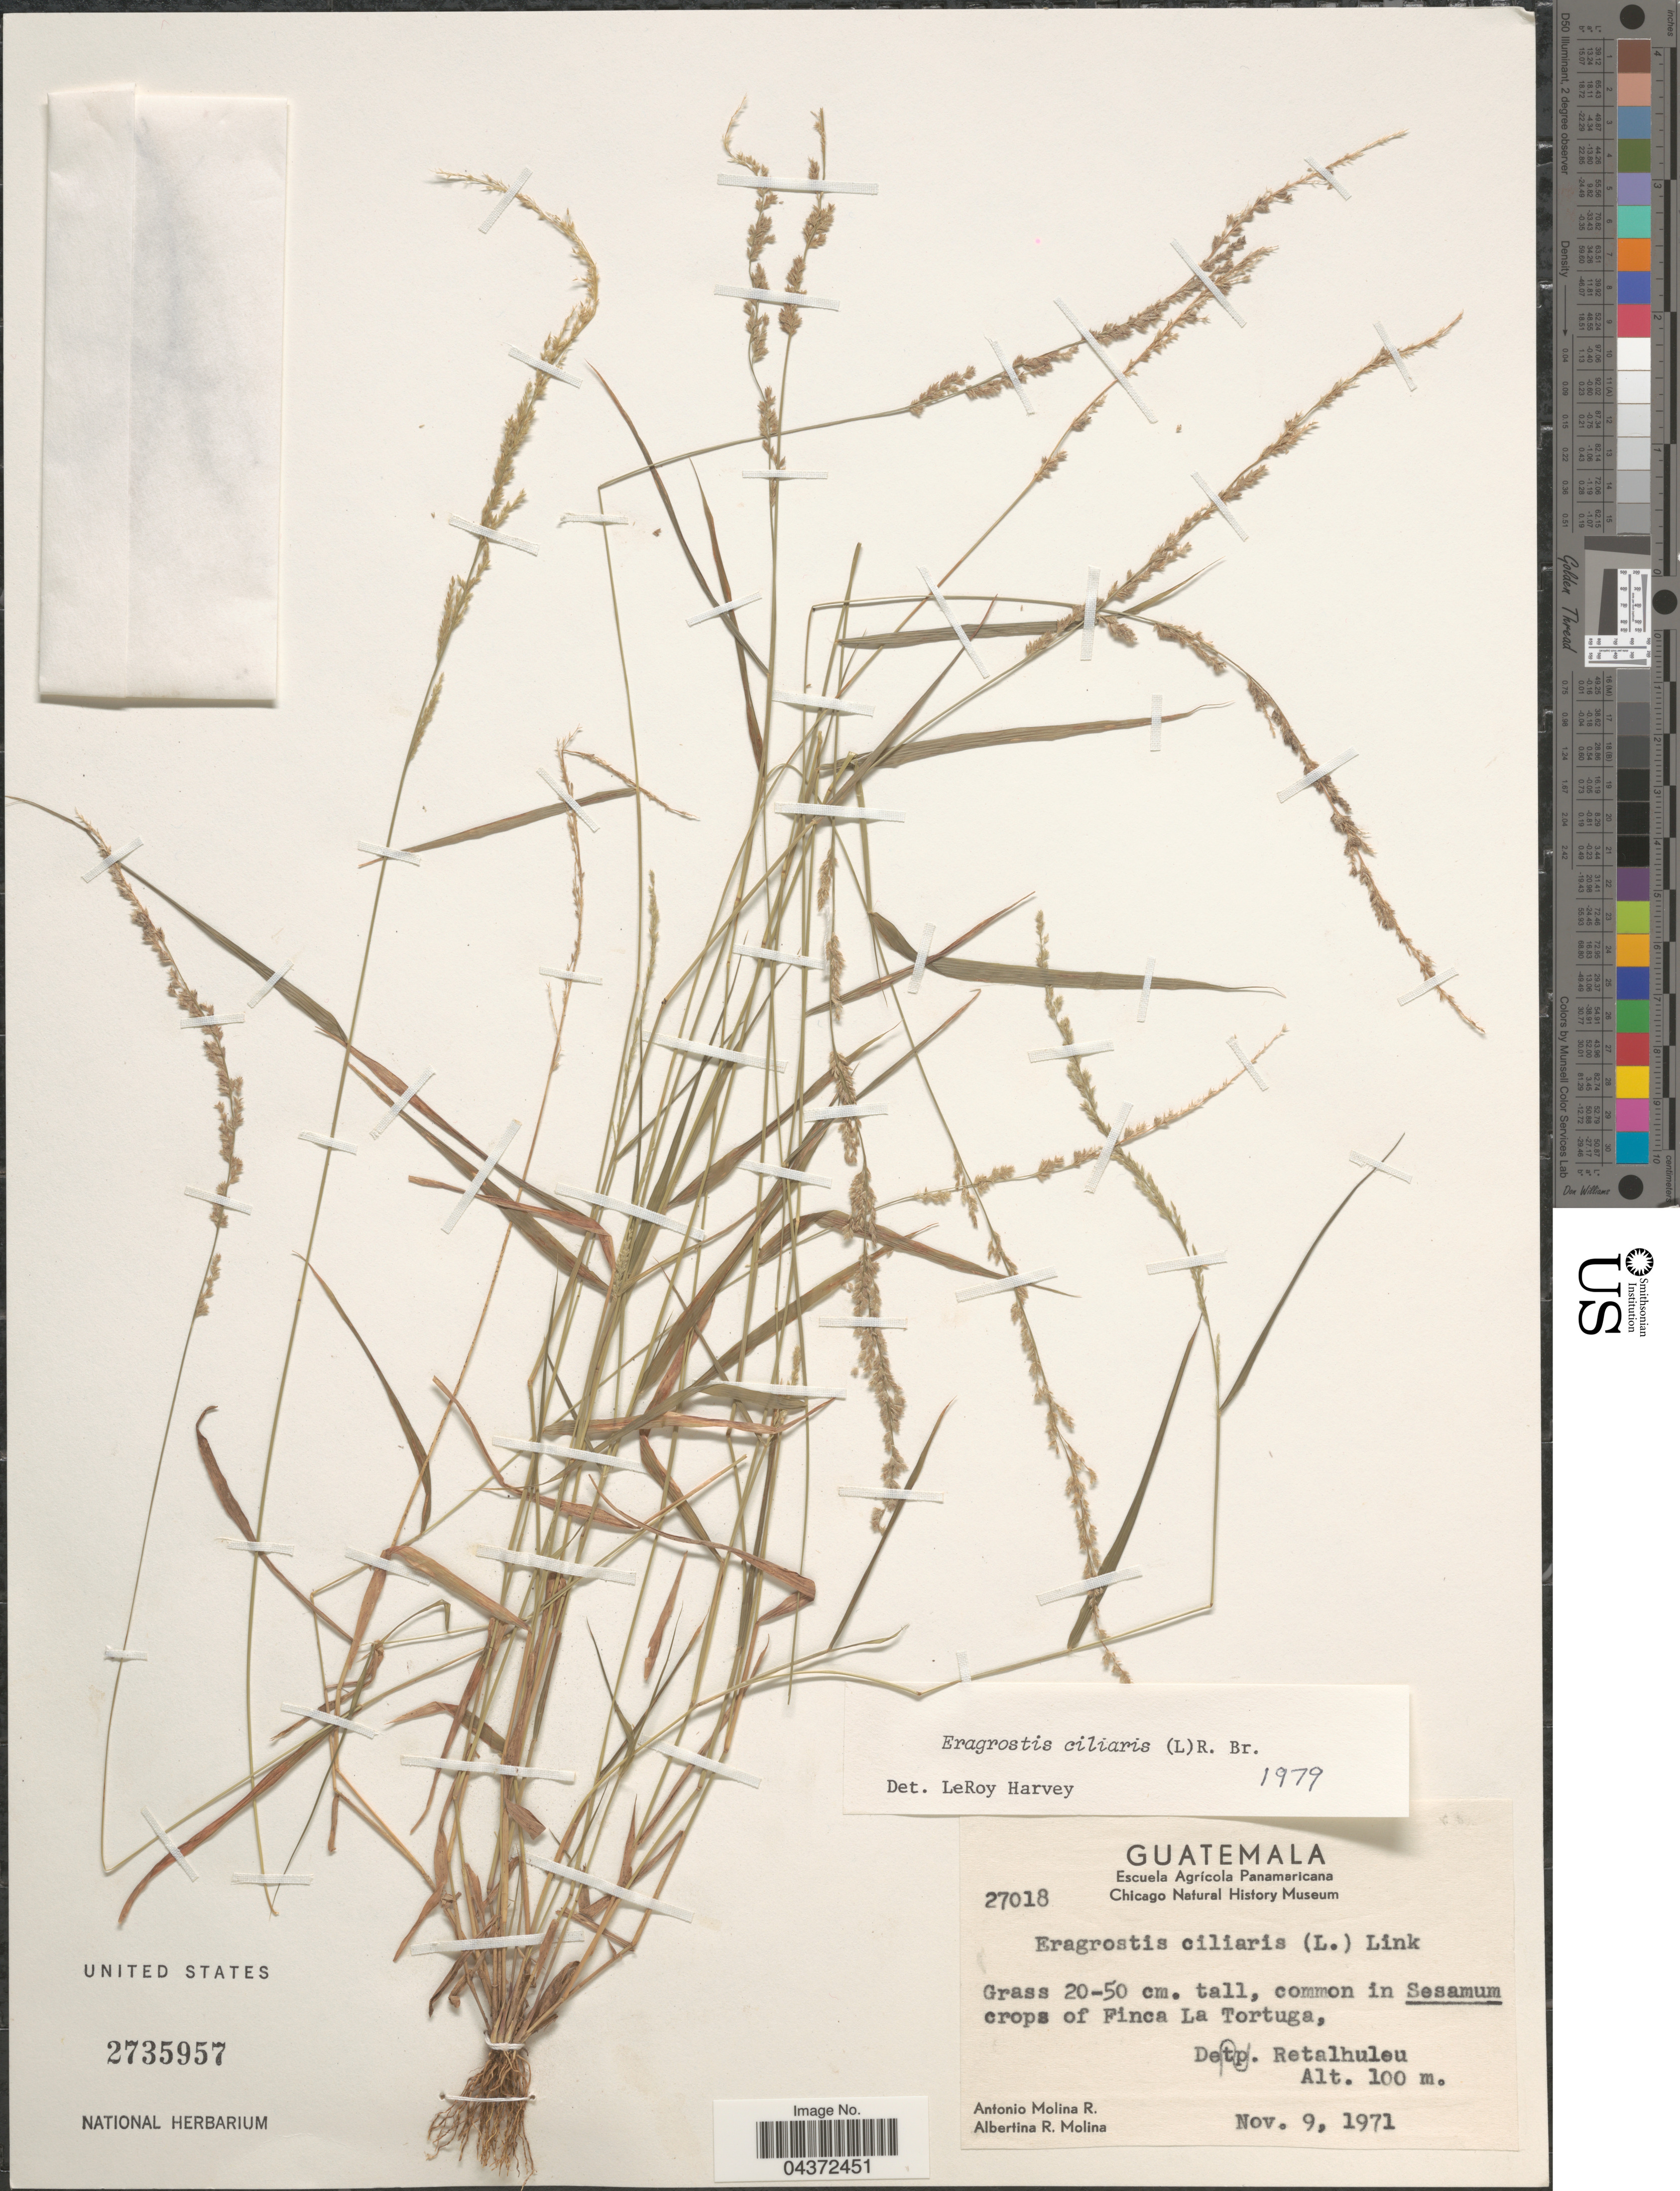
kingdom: Plantae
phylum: Tracheophyta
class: Liliopsida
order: Poales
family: Poaceae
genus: Eragrostis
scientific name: Eragrostis ciliaris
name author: (L.) R. Br.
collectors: A. Molina R. & A. R. Molina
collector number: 27018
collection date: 1971-11-09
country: Guatemala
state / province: Retalhuleu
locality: Common in Sesamum crops of Finca La Tortuga, Dept. Retalhuleu.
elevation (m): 100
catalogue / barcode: US 2735957